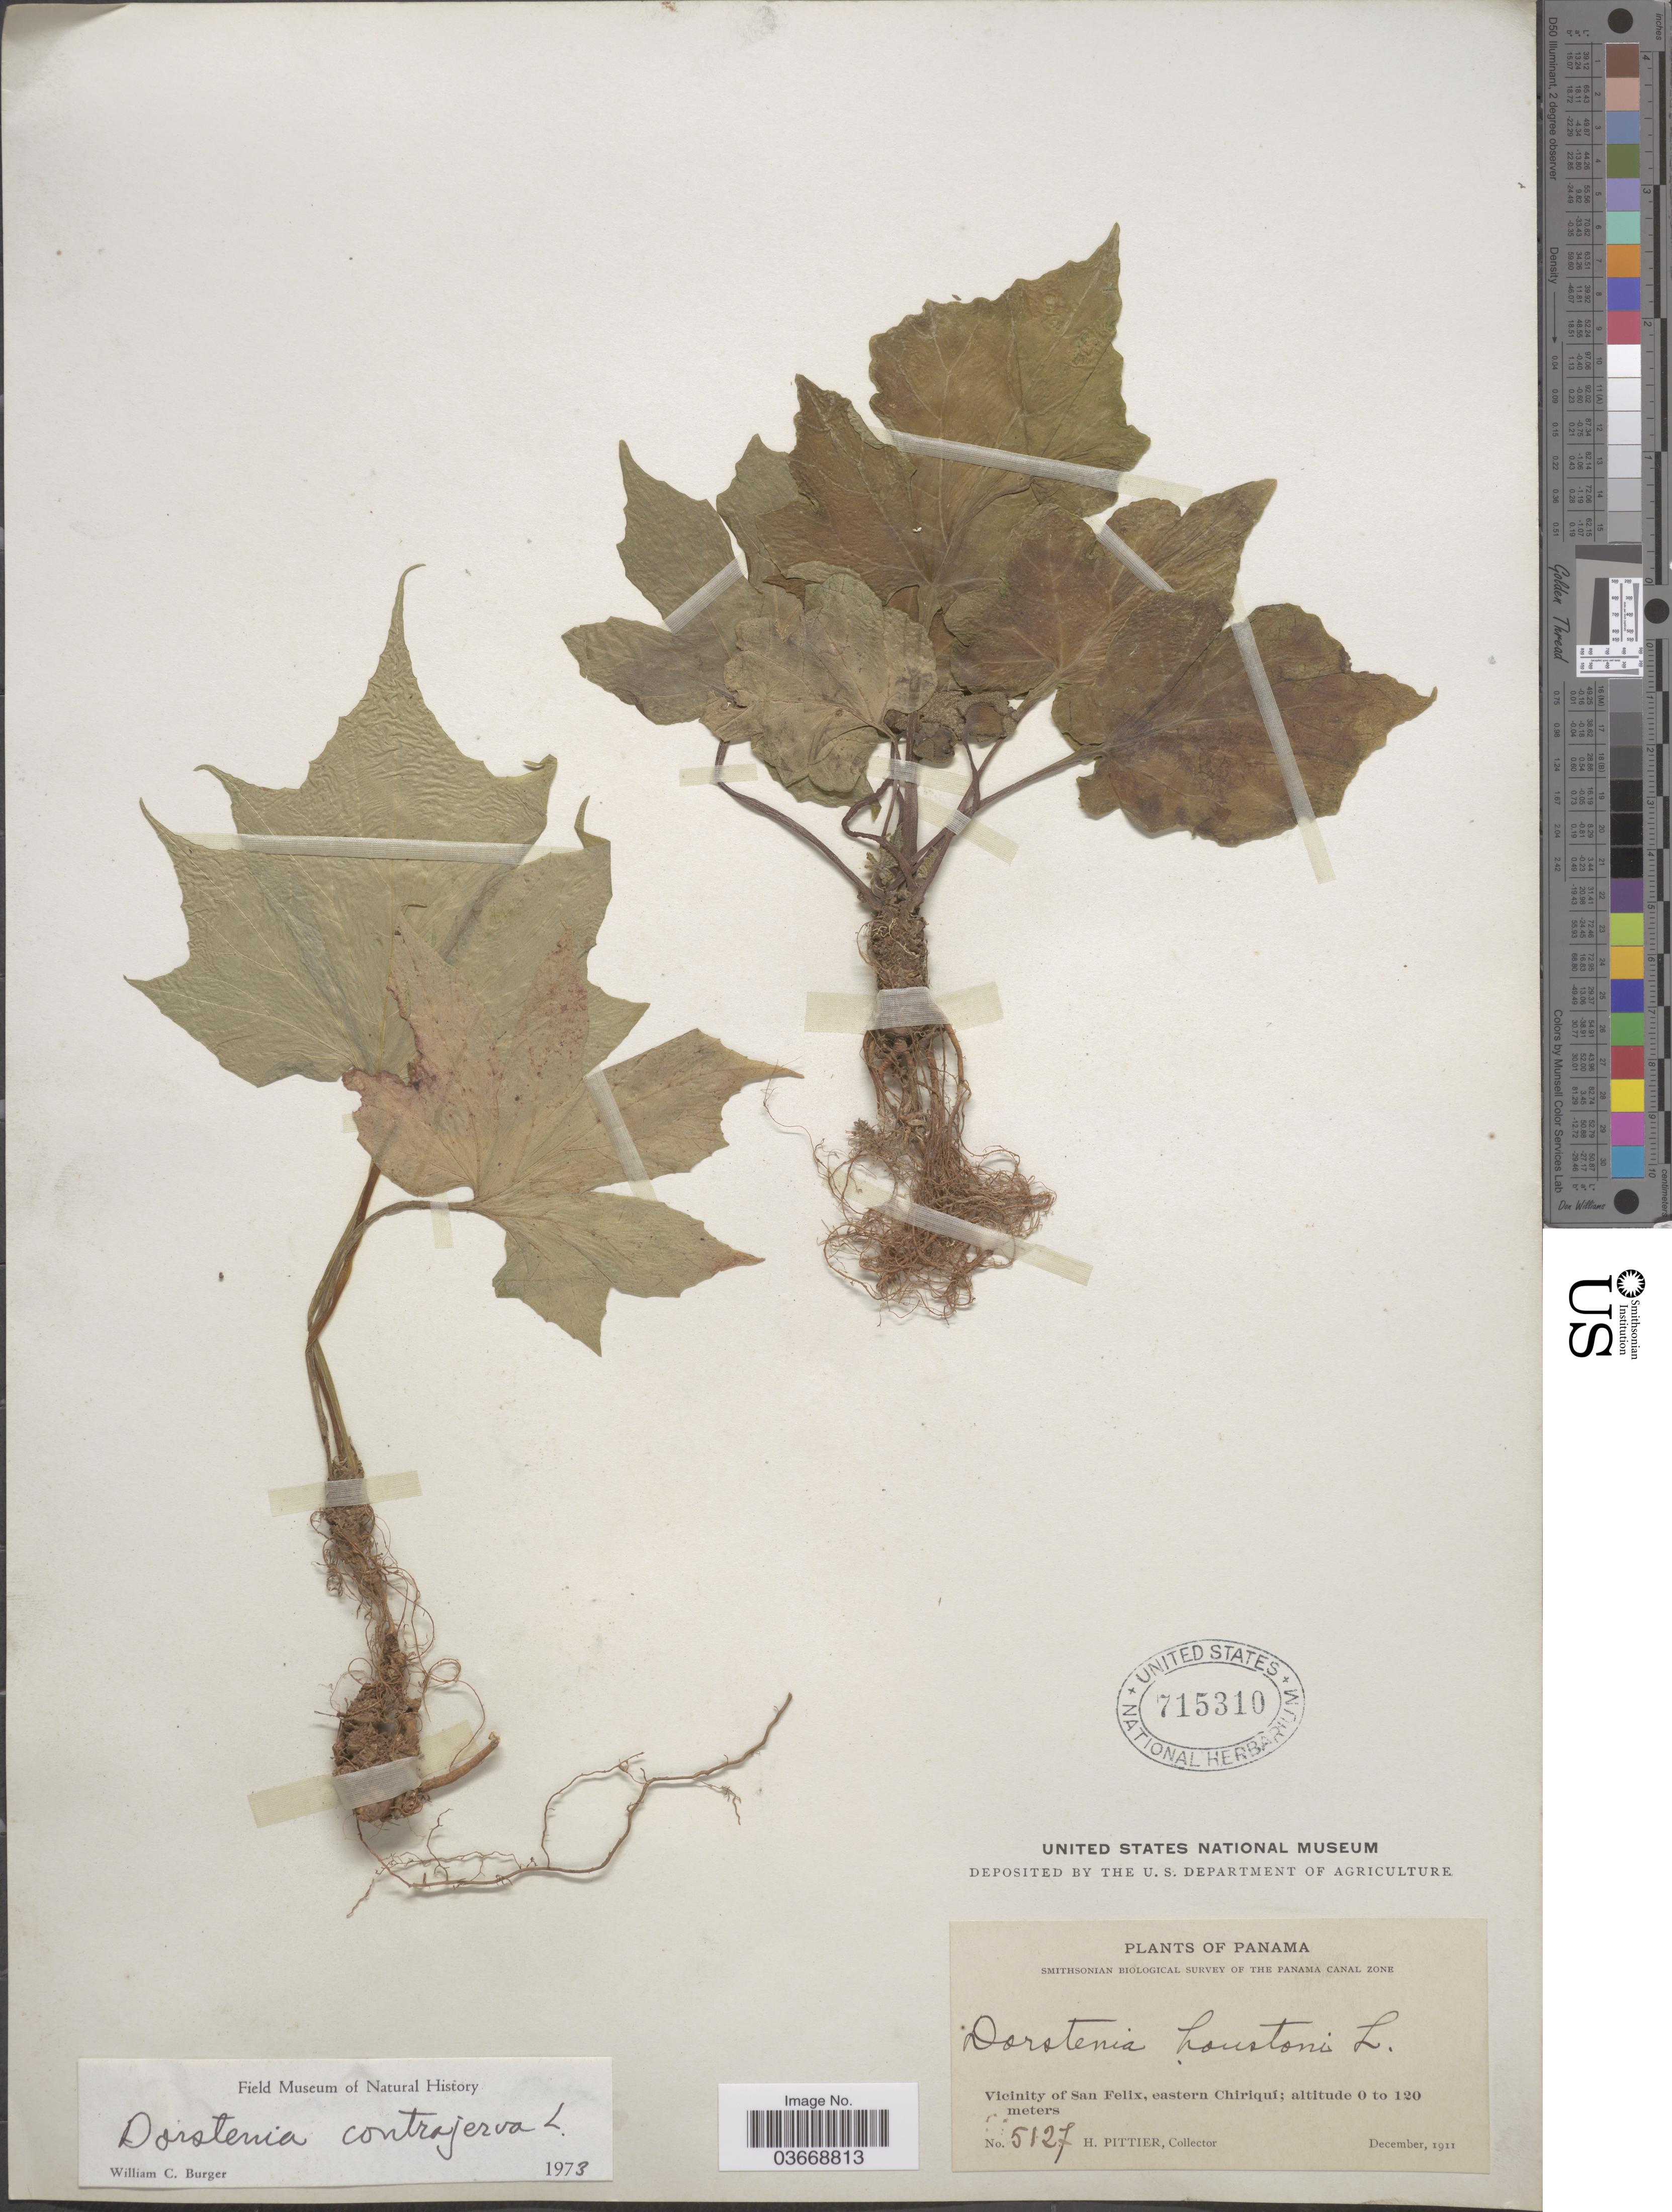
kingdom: Plantae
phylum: Tracheophyta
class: Magnoliopsida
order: Rosales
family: Moraceae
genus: Dorstenia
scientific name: Dorstenia contrajerva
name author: L.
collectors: H. F. Pittier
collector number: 5127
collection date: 1911-12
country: Panama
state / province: Colón / Panamá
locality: Vicinity of San Felix, eastern Chiriquí.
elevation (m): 0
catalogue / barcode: US 715310